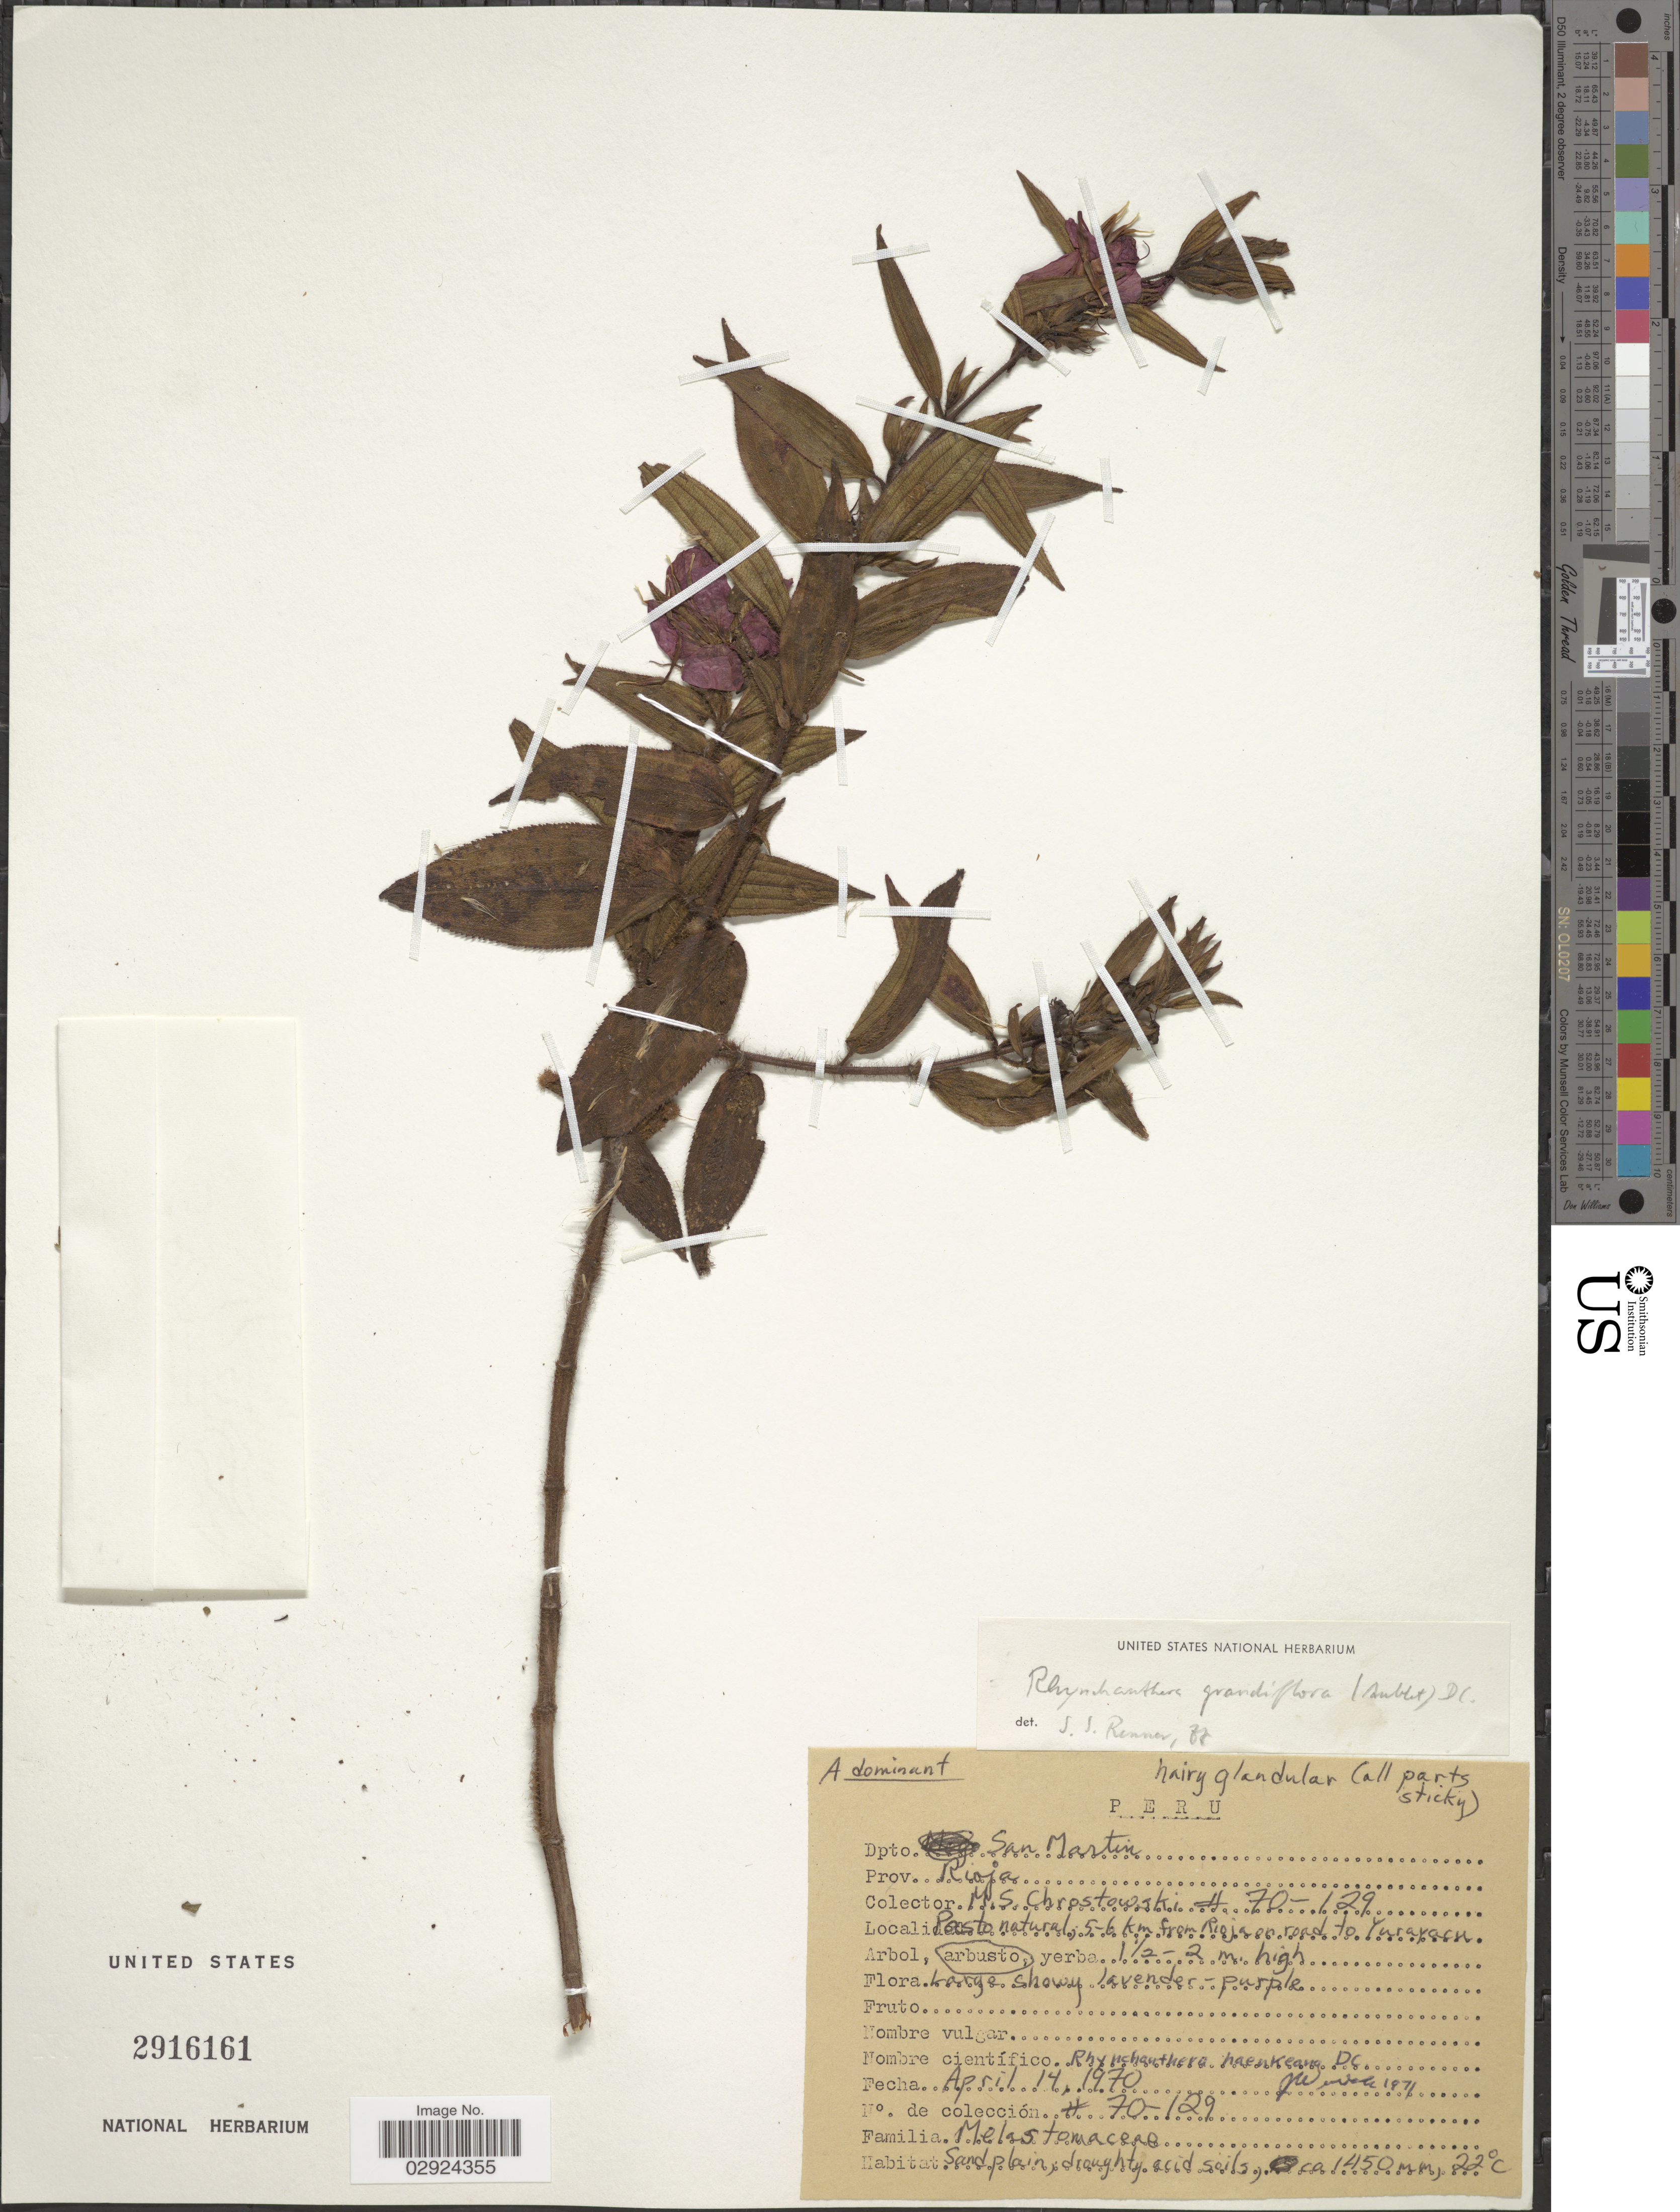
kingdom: Plantae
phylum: Tracheophyta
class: Magnoliopsida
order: Myrtales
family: Melastomataceae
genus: Rhynchanthera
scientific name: Rhynchanthera grandiflora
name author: (Aubl.) DC.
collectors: M. Chrostowski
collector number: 70-129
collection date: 1970-04-14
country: Peru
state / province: San Martín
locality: Dpto. San Martin, Prov. Rioja, Pasto natural, 5-6 km from Rioja on road to Yurayacu.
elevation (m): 1450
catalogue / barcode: US 2916161